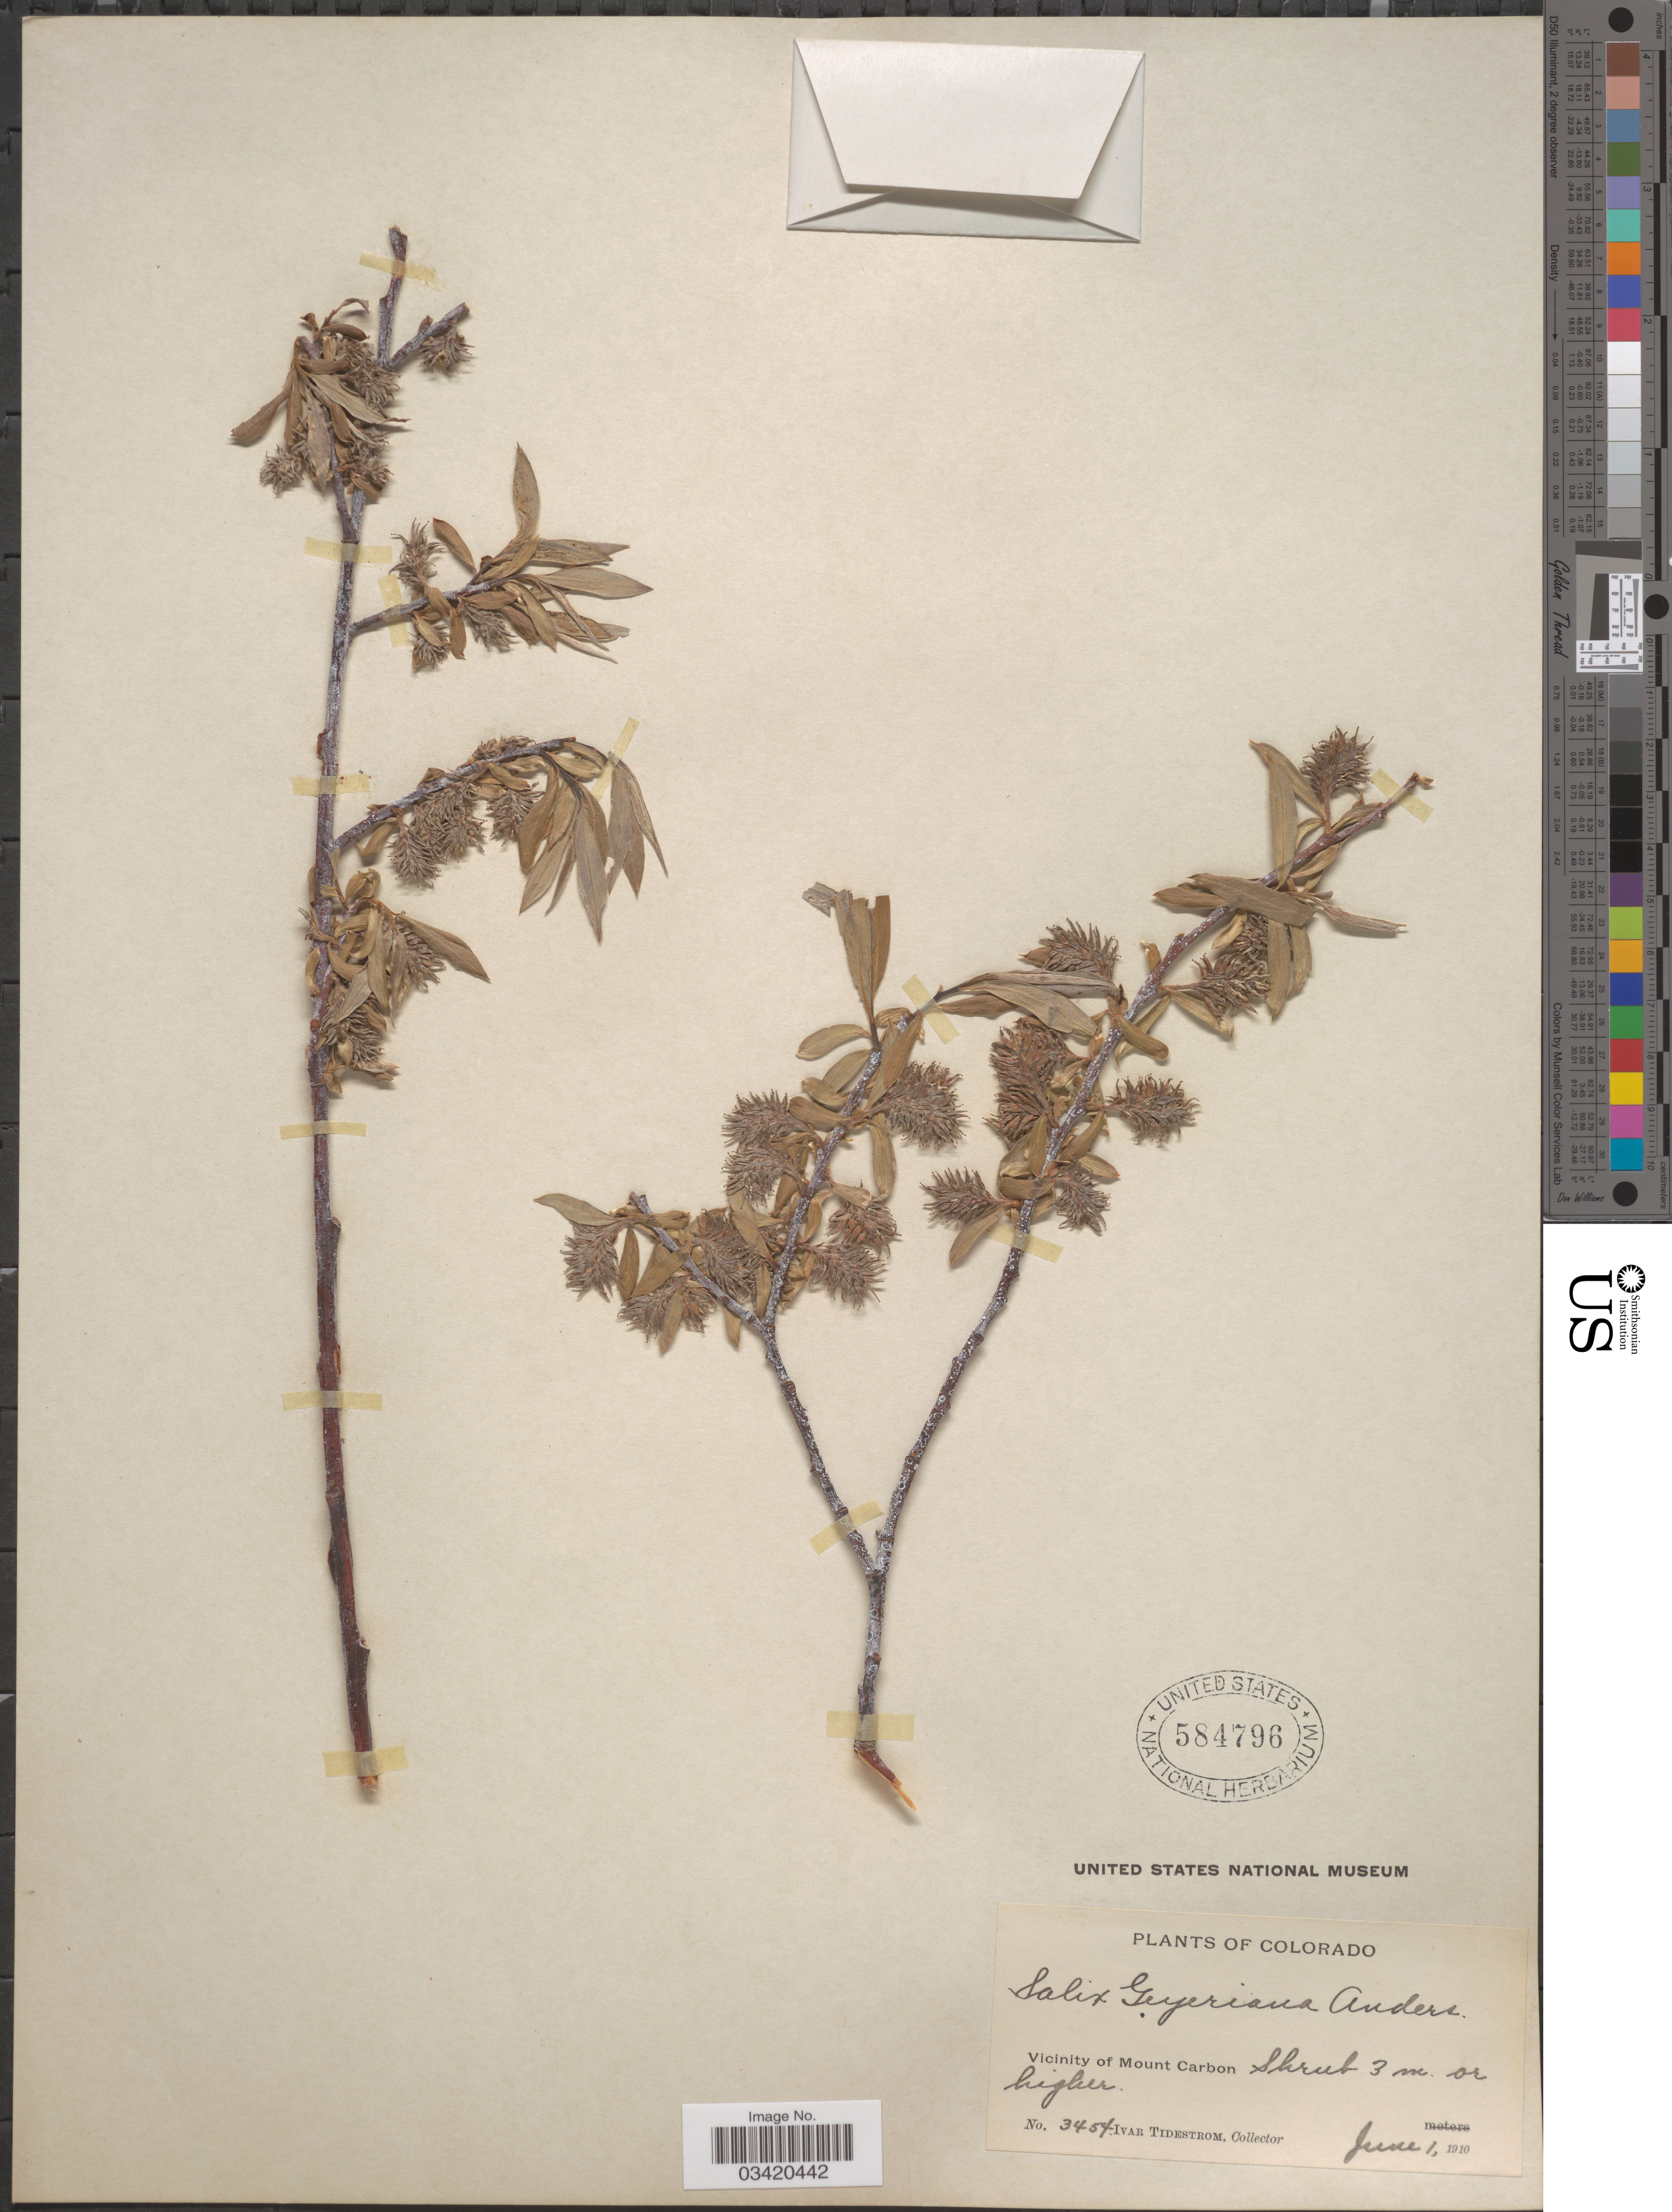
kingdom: Plantae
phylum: Tracheophyta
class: Magnoliopsida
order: Malpighiales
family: Salicaceae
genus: Salix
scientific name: Salix geyeriana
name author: Andersson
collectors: I. F. Tidestrom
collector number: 3454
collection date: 1910-06-01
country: United States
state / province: Colorado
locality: Vicinity of Mount Carbon.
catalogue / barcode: US 584796